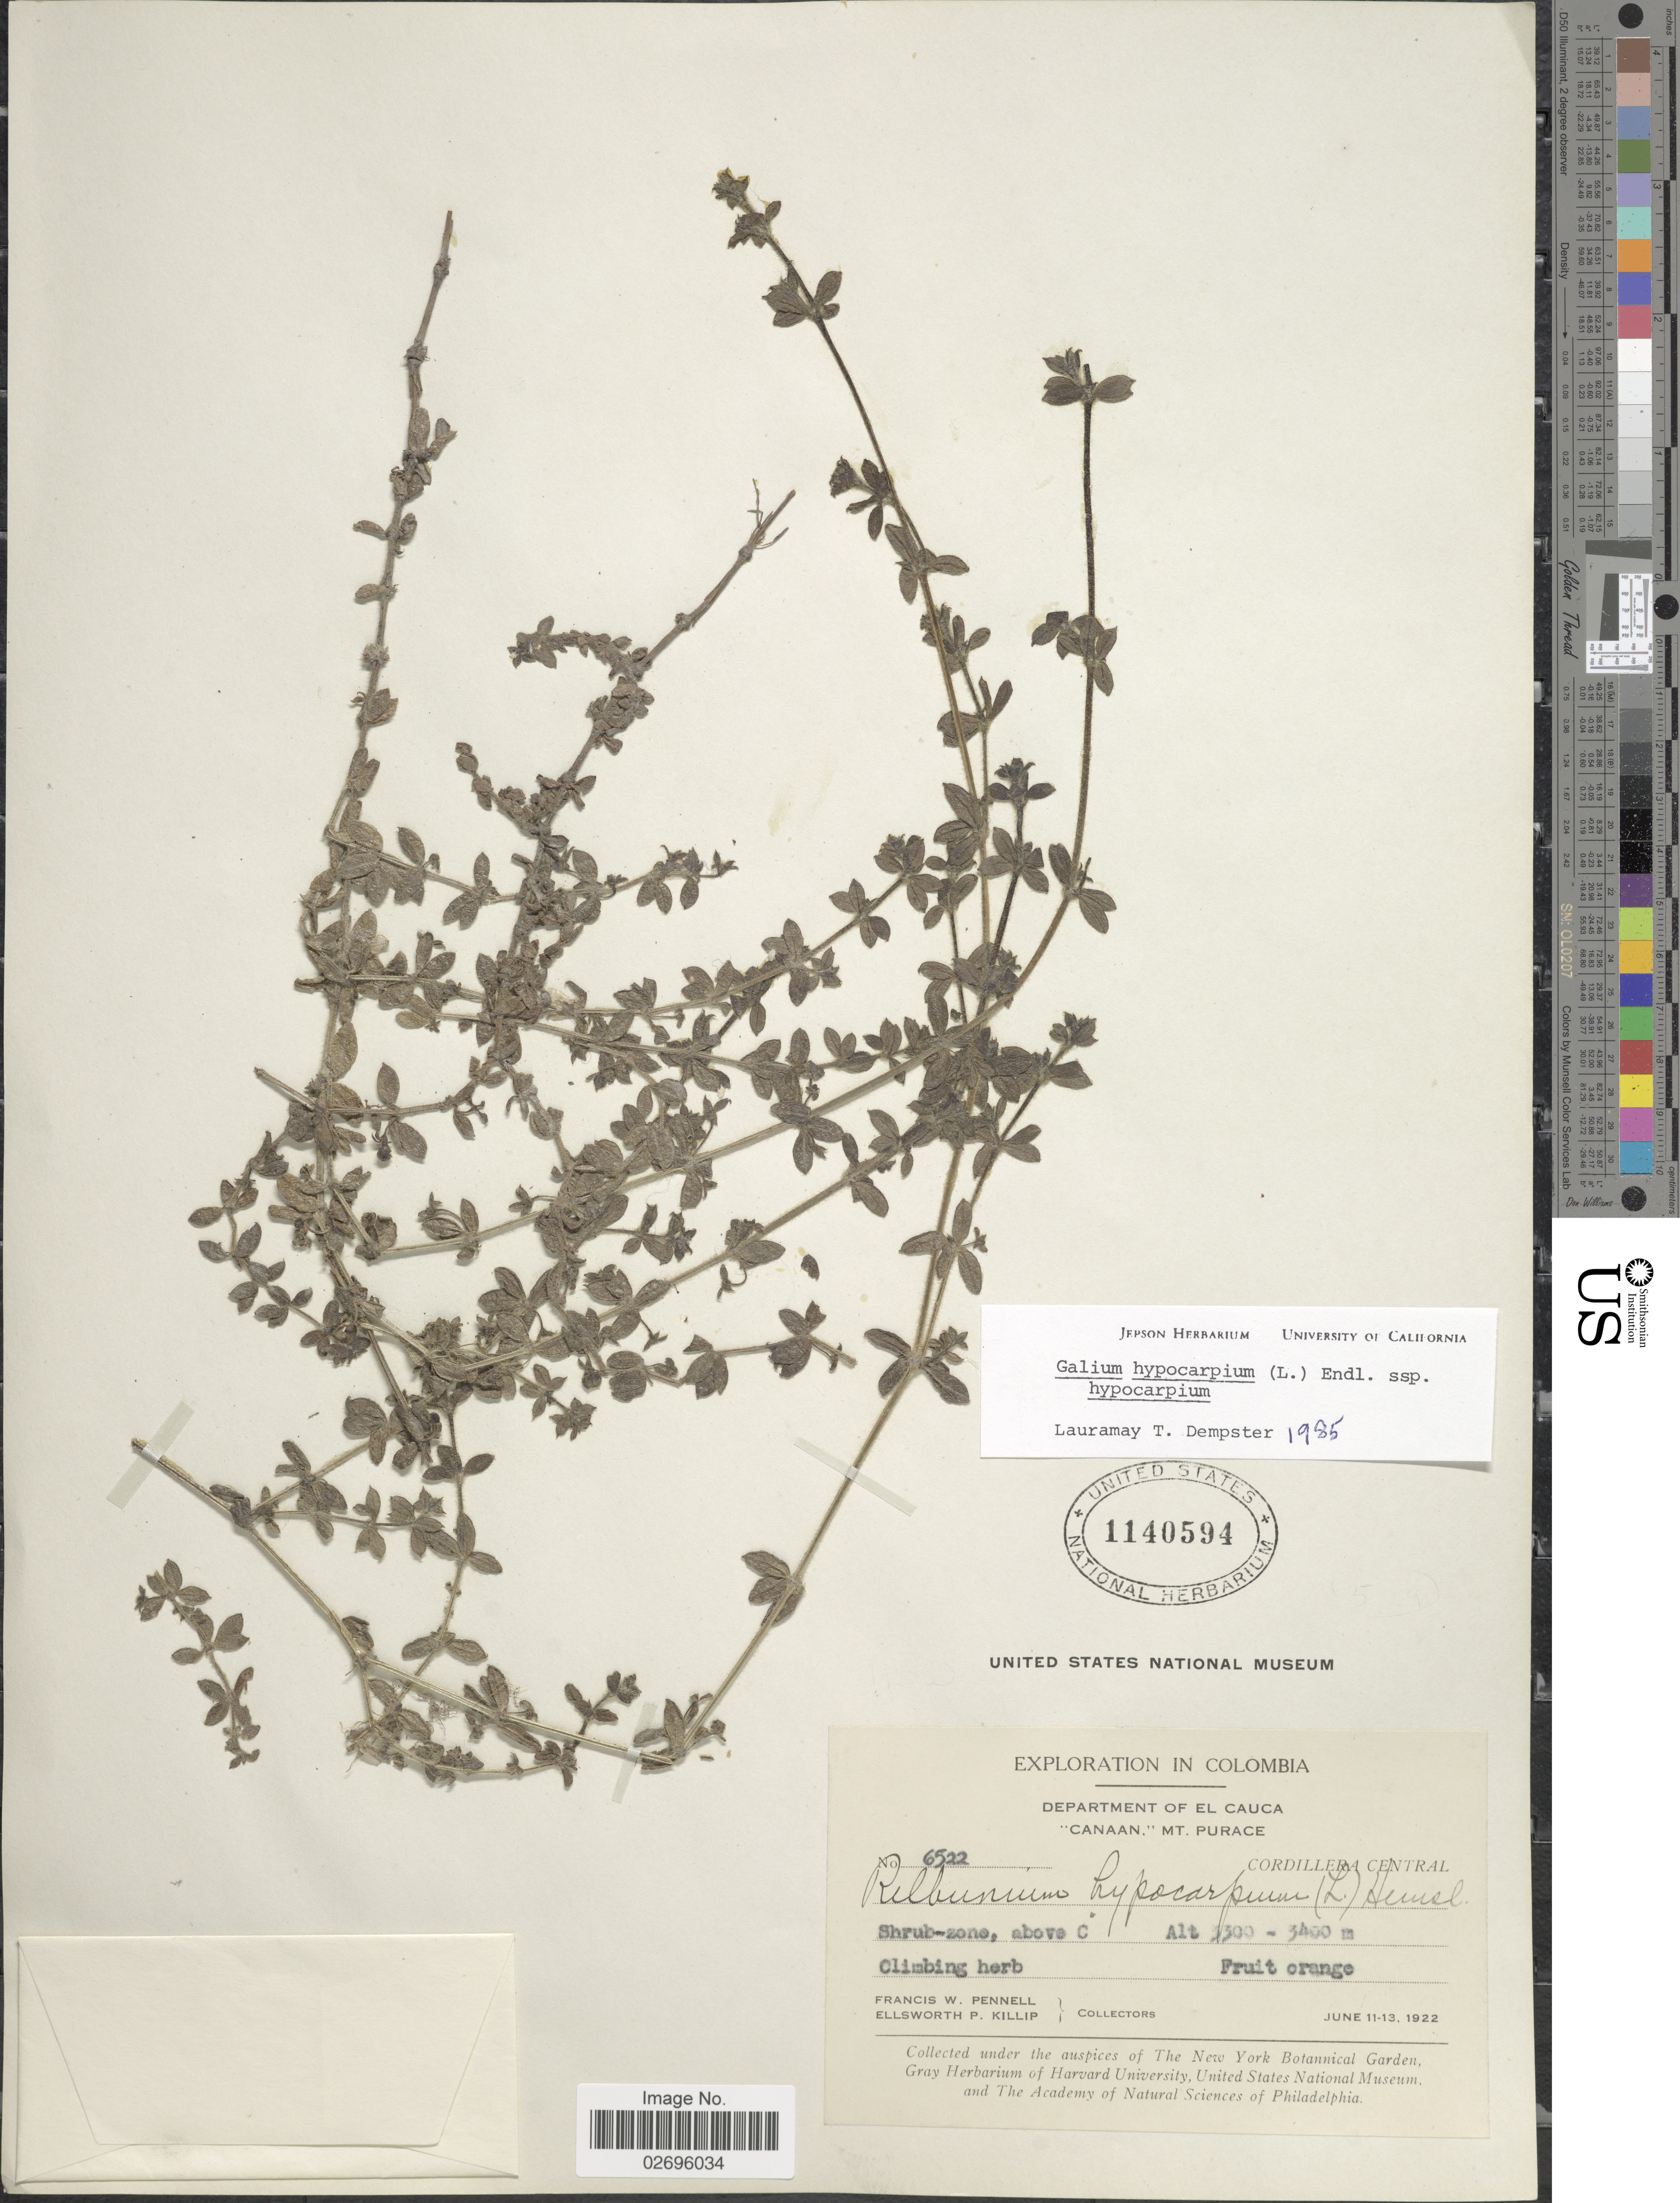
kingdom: Plantae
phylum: Tracheophyta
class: Magnoliopsida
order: Gentianales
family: Rubiaceae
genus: Galium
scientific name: Galium hypocarpium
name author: (L.) Endl. ex Griseb.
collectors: F. W. Pennell & E. P. Killip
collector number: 6522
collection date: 1922-06-11/1922-06-13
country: Colombia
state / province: Cauca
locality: Department of El Cauca. "Canaan,"Mt. Purace. Cordillera Central. Shrub-zone, above C.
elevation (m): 3300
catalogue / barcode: US 1140594